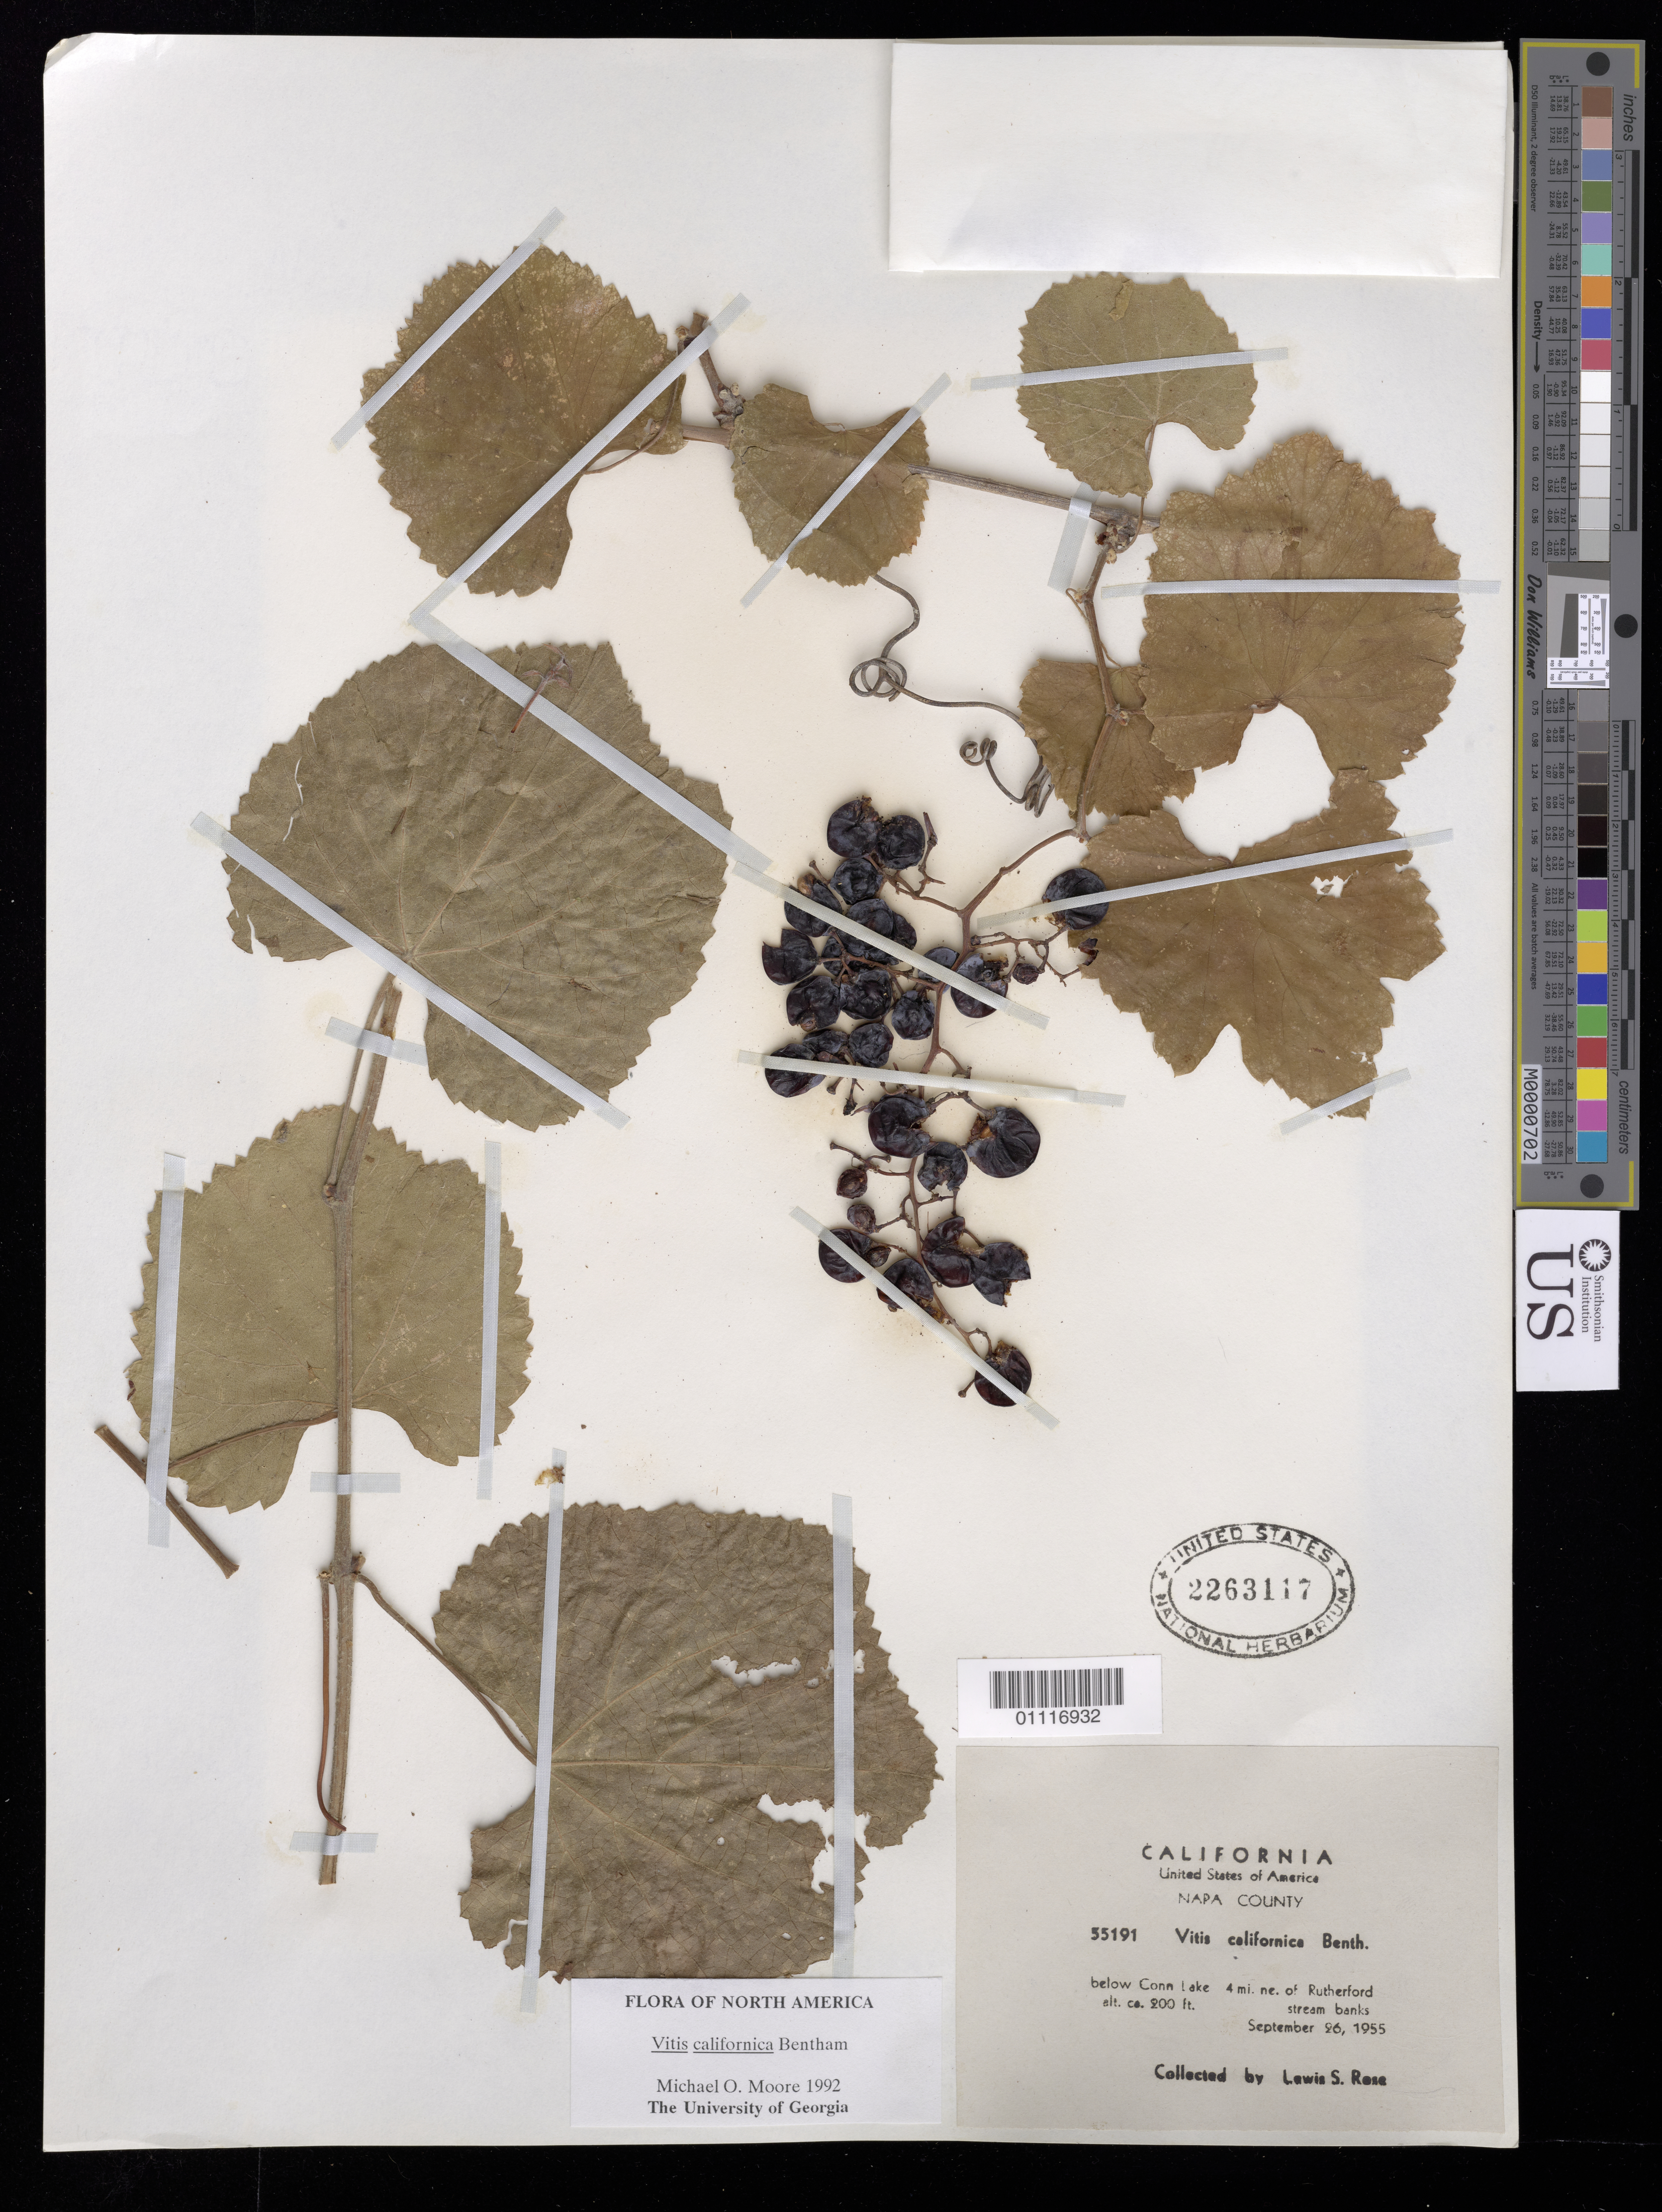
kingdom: Plantae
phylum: Tracheophyta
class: Magnoliopsida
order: Vitales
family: Vitaceae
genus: Vitis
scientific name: Vitis californica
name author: Benth.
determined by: Moore, M. O.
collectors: L. S. Rose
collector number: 55191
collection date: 1955-09-26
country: United States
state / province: California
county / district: Napa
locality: below Conn Lake 4 mi. ne of Rutherford, stream banks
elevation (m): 61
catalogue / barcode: US 2263117